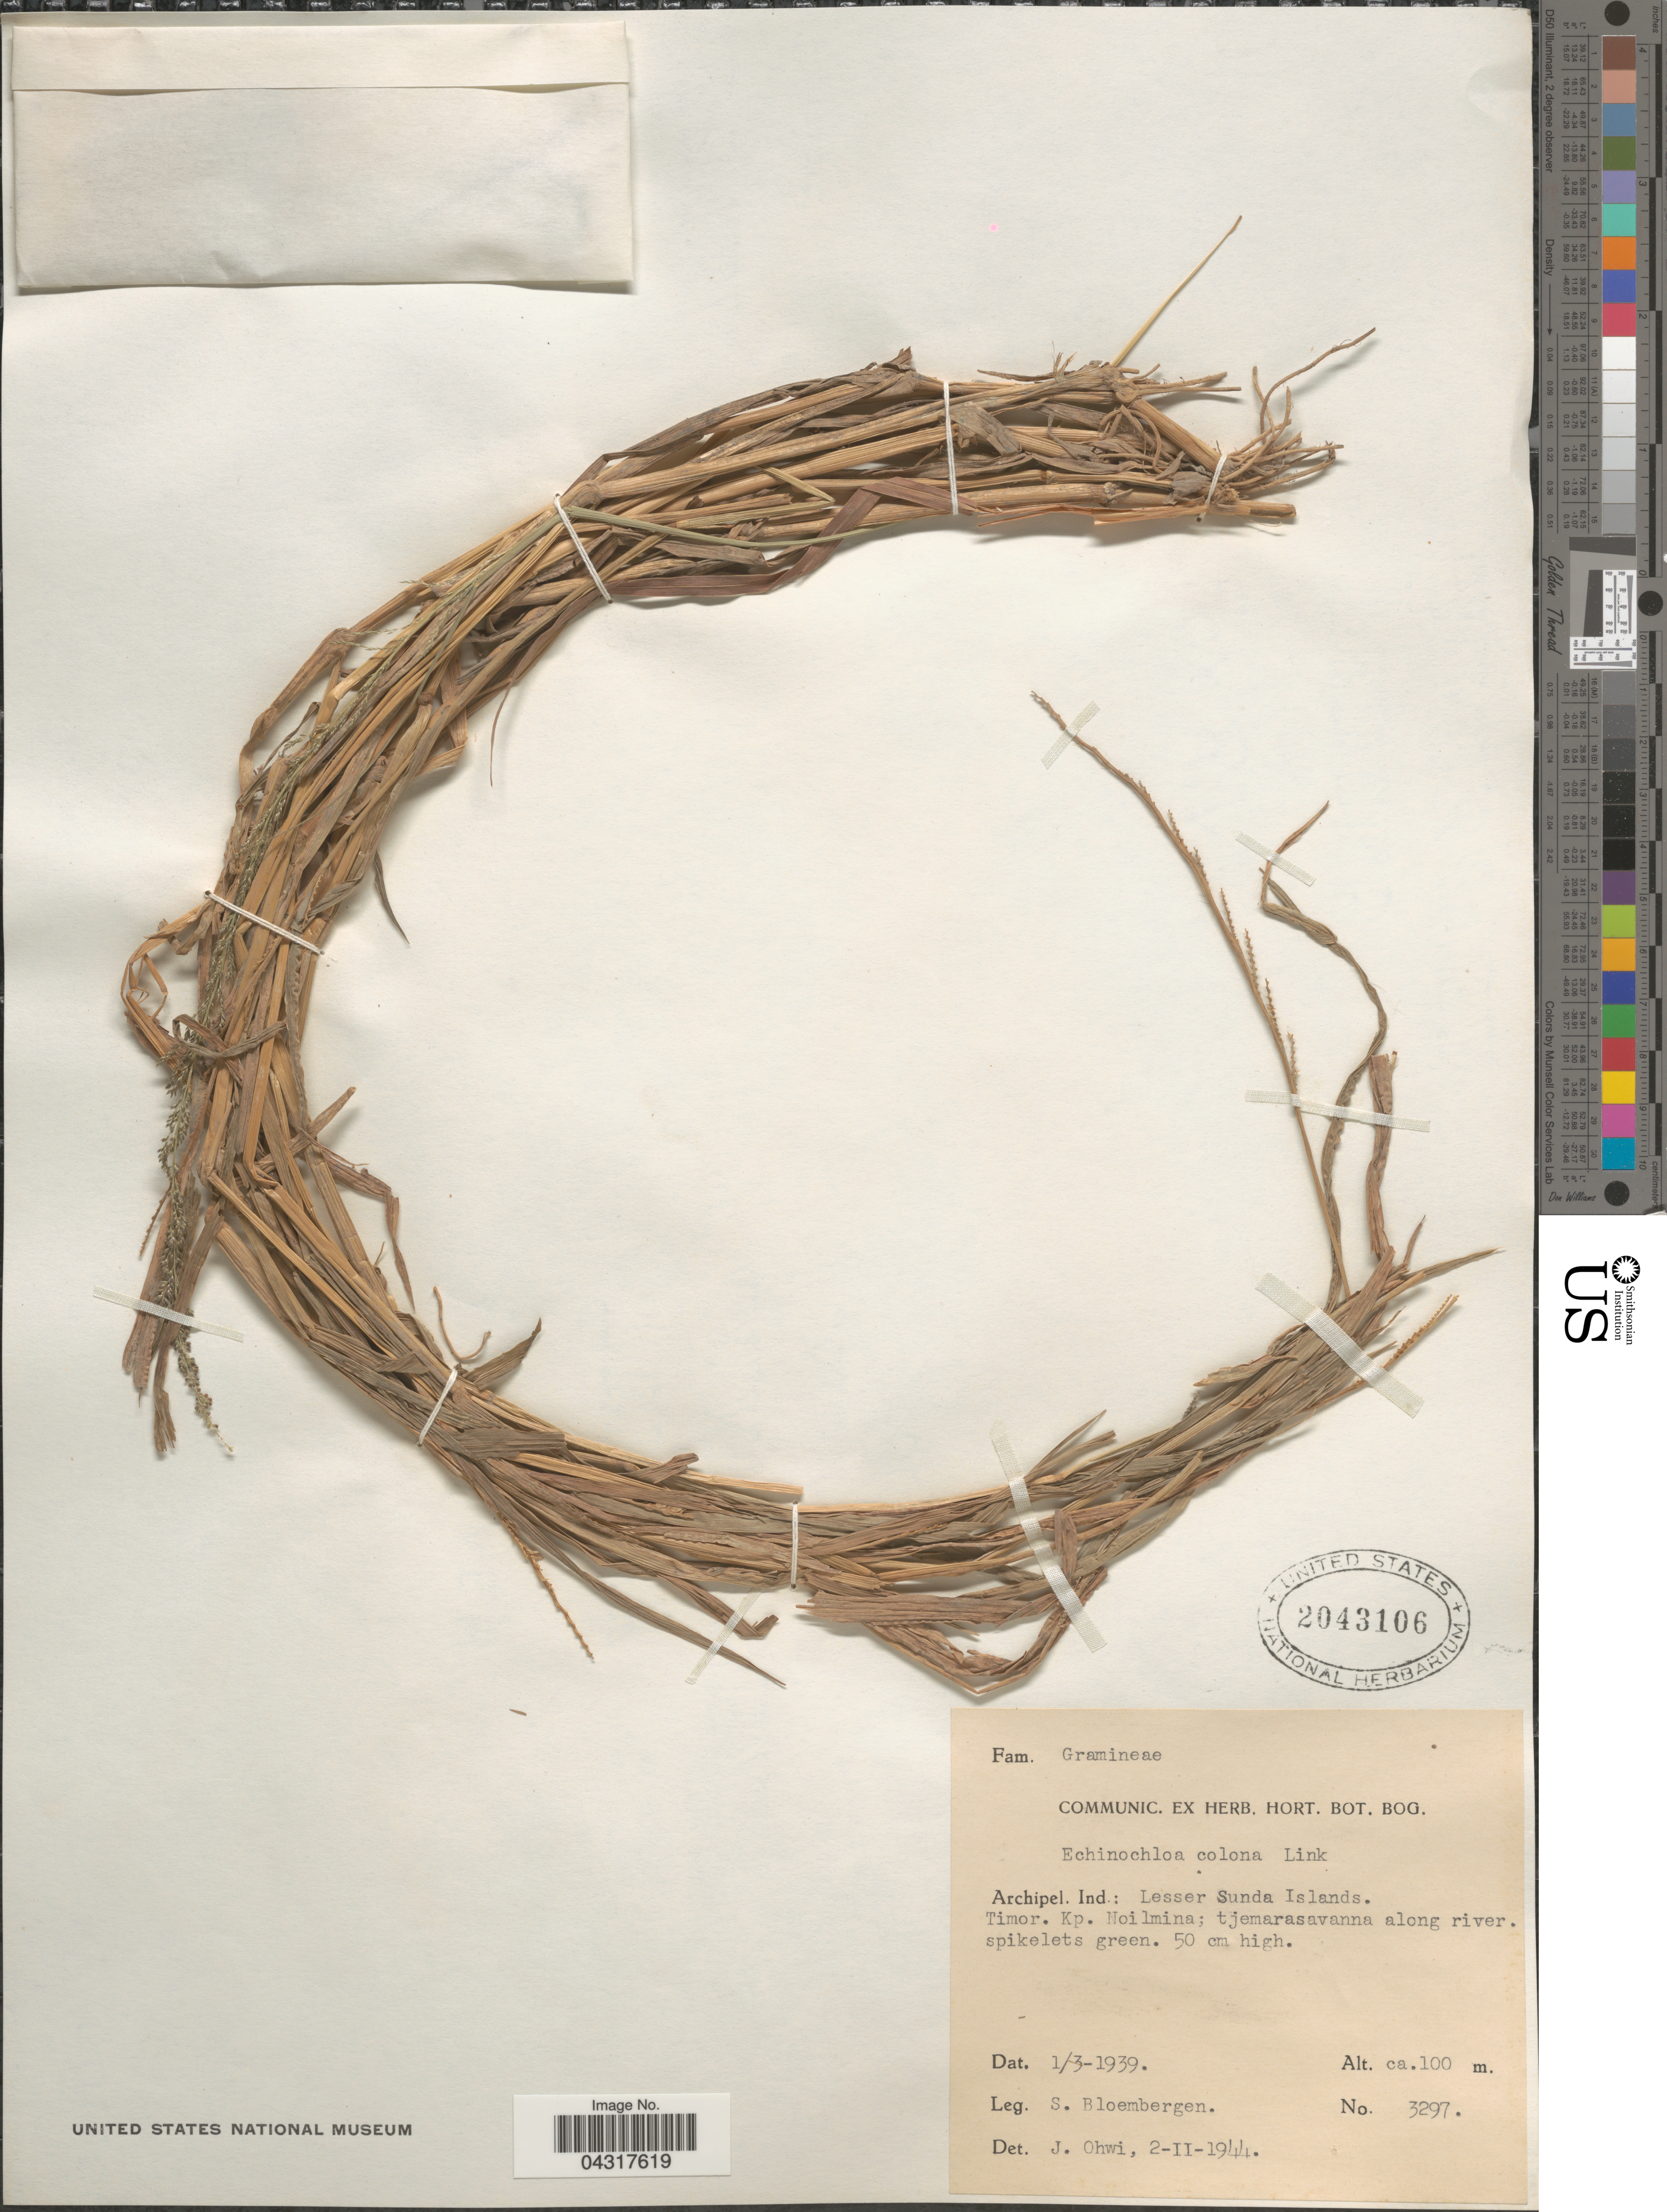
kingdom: Plantae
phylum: Tracheophyta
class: Liliopsida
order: Poales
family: Poaceae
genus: Echinochloa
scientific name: Echinochloa colona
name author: (L.) Link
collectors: S. Bloembergen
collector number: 3297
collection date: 1939-03-01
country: Indonesia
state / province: Nusa Tenggara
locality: Archipel. Ind.: Lesser Sunda Islands. Timor. Kp. Noilmina.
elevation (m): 100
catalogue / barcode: US 2043106